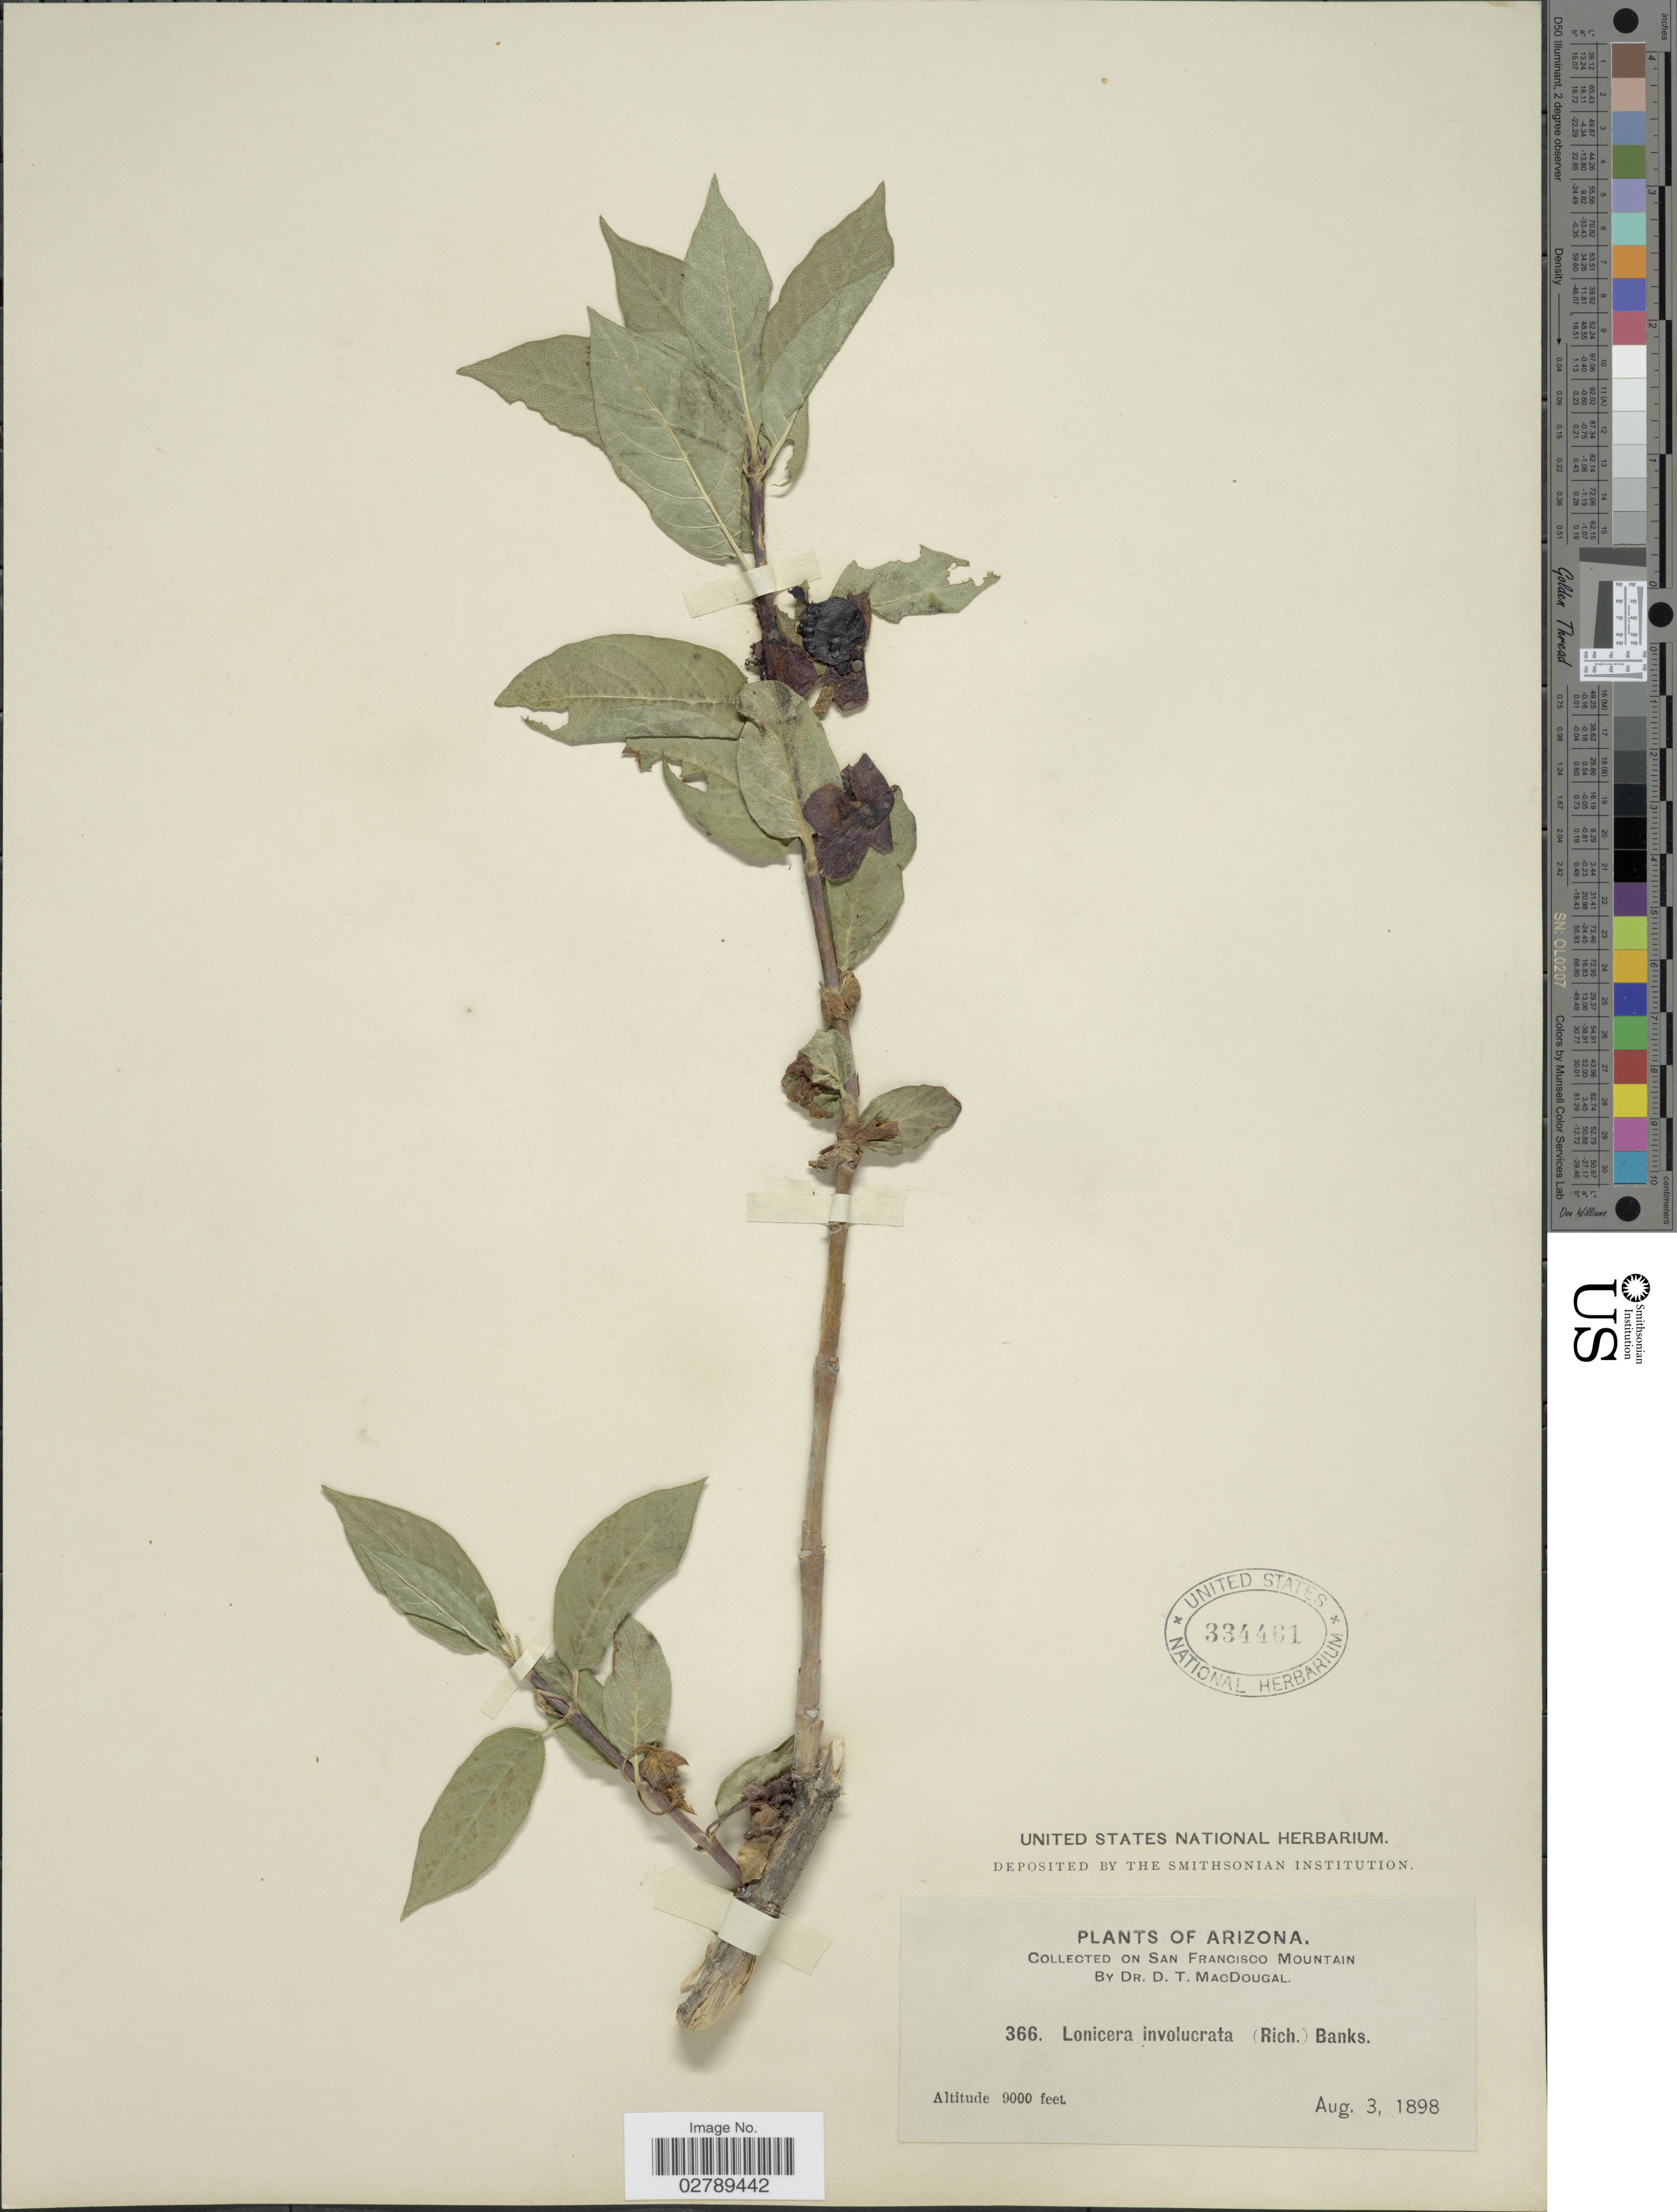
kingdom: Plantae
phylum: Tracheophyta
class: Magnoliopsida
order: Dipsacales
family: Caprifoliaceae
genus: Lonicera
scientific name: Lonicera involucrata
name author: (Richardson) Banks ex Spreng.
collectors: D. T. MacDougal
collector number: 366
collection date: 1898-08-03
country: United States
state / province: Arizona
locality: On San Francisco Mountain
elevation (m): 2743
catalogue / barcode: US 334461